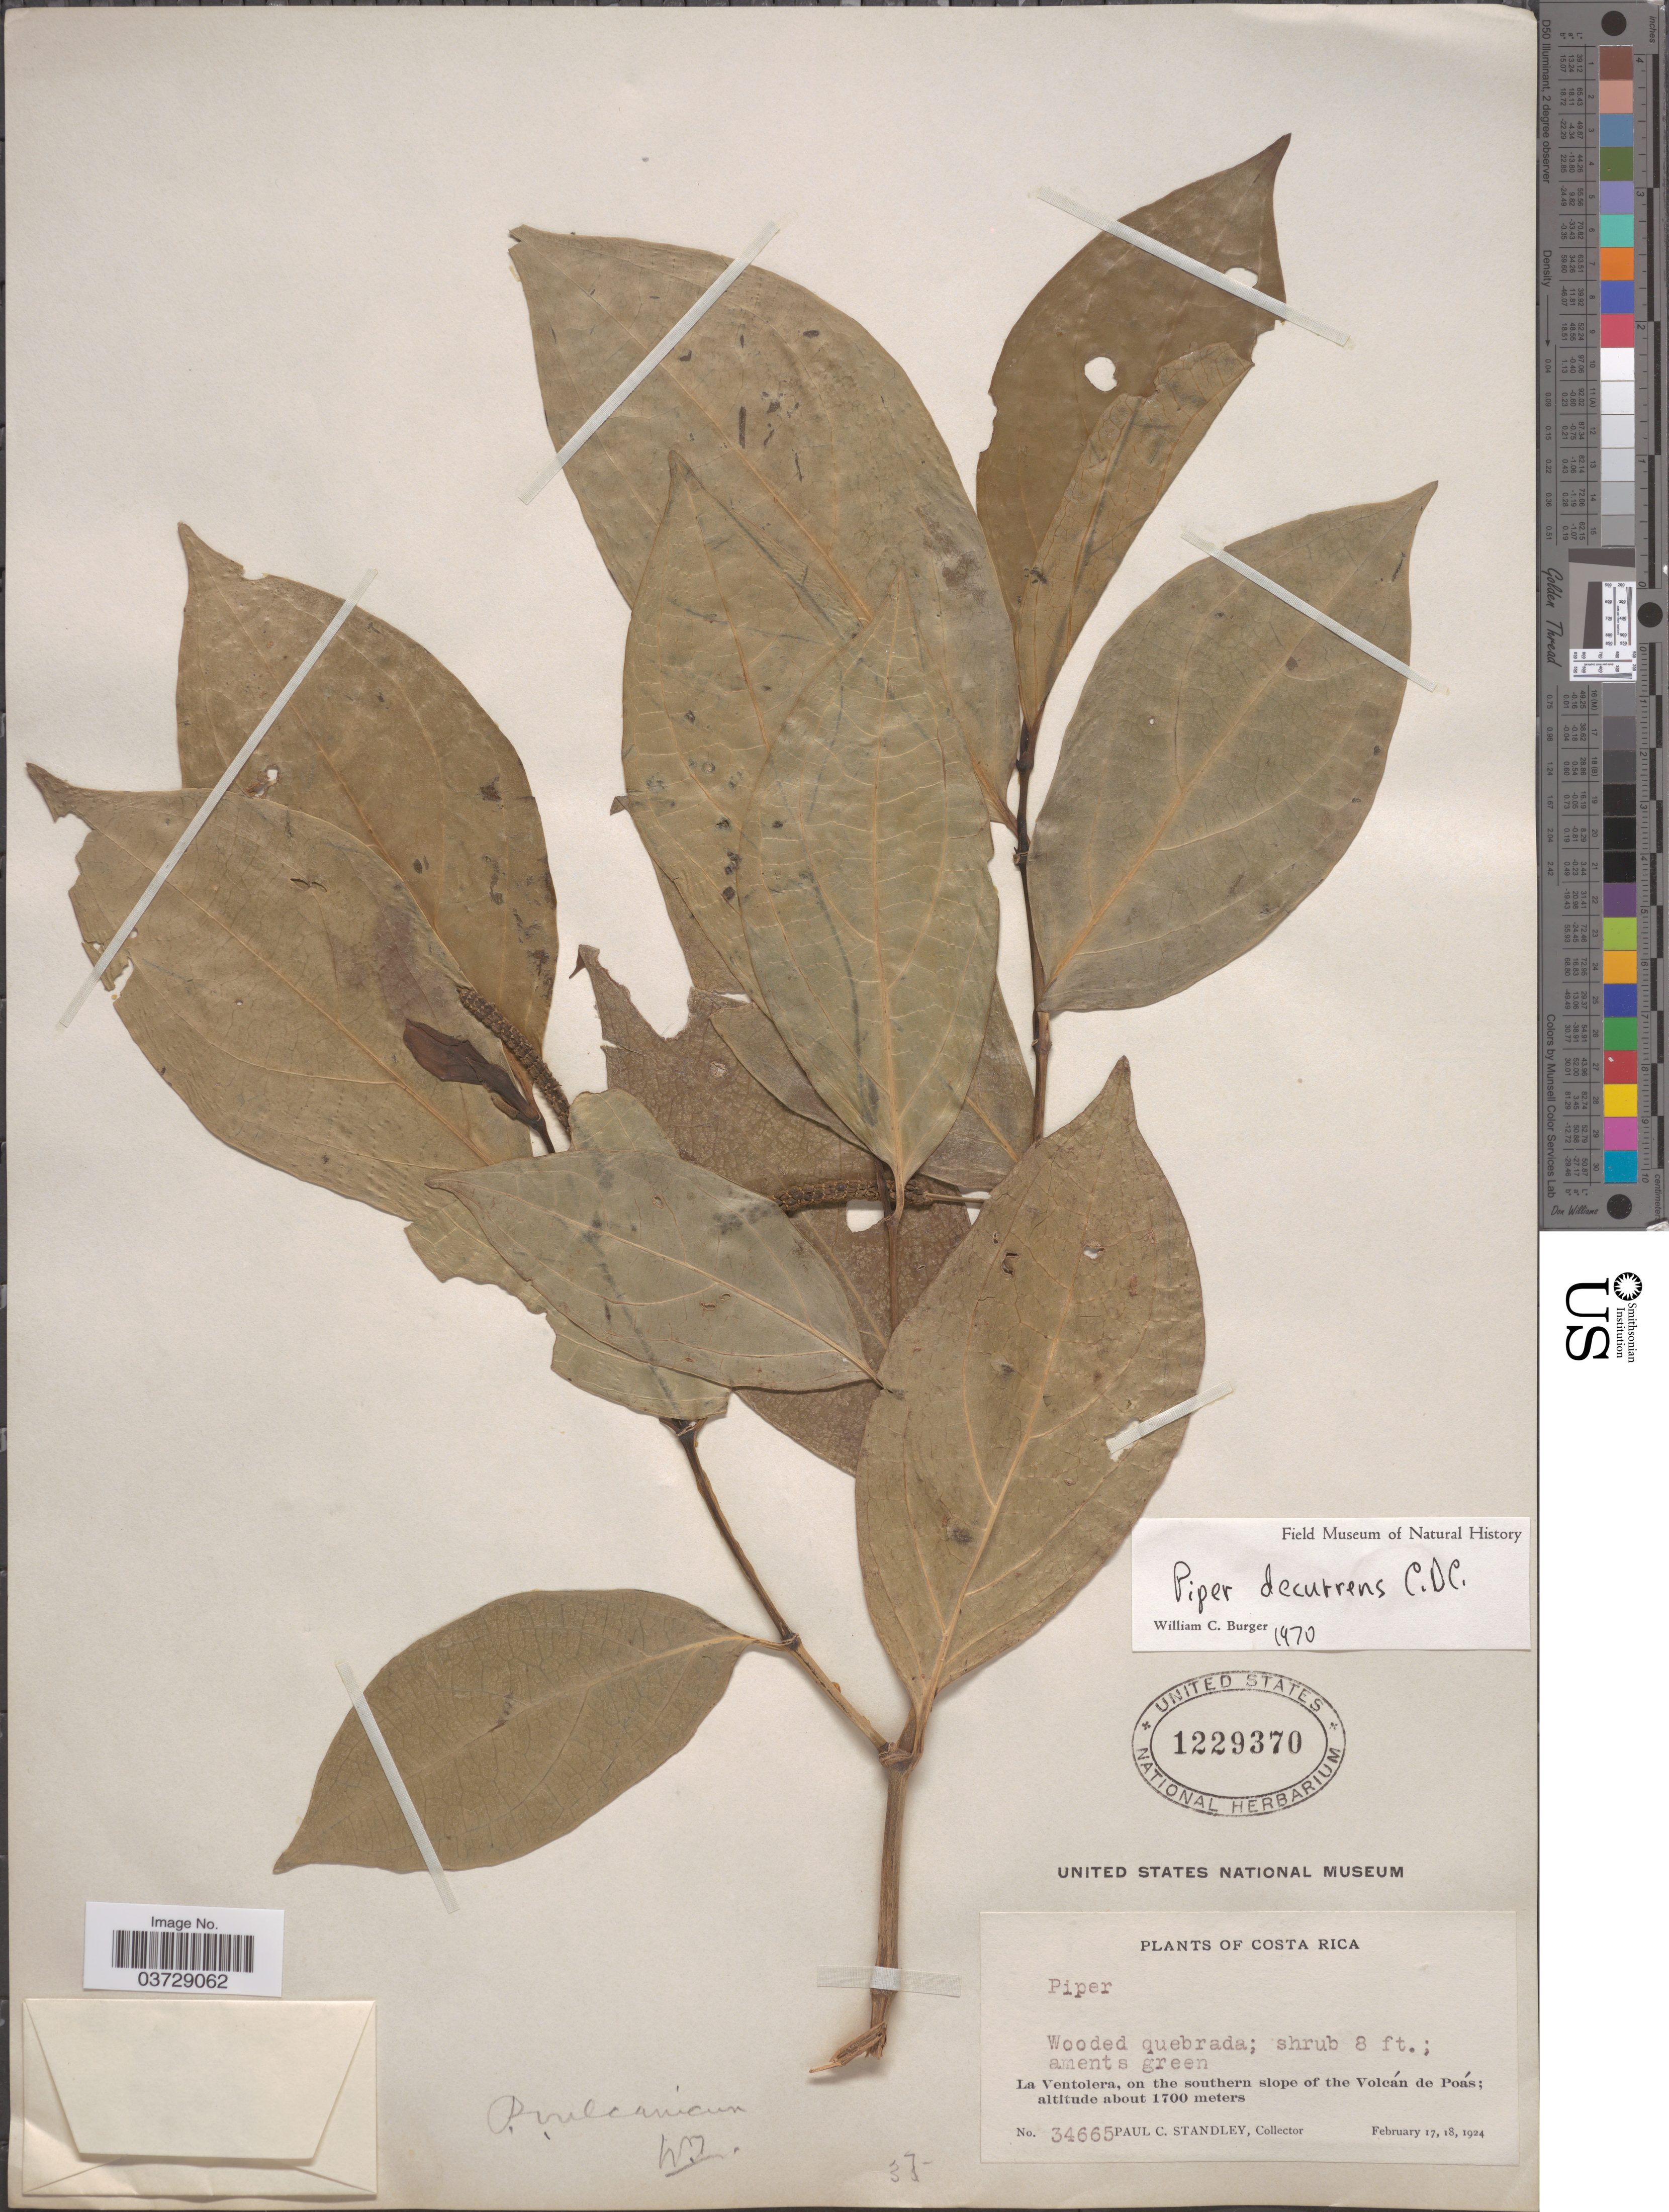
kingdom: Plantae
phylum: Tracheophyta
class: Magnoliopsida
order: Piperales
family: Piperaceae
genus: Piper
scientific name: Piper decurrens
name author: C. DC.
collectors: P. C. Standley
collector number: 34665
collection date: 1924-02-17/1924-02-18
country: Costa Rica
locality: La Ventolera, on the southern slope of the Volcán de Poás.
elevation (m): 1700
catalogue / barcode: US 1229370